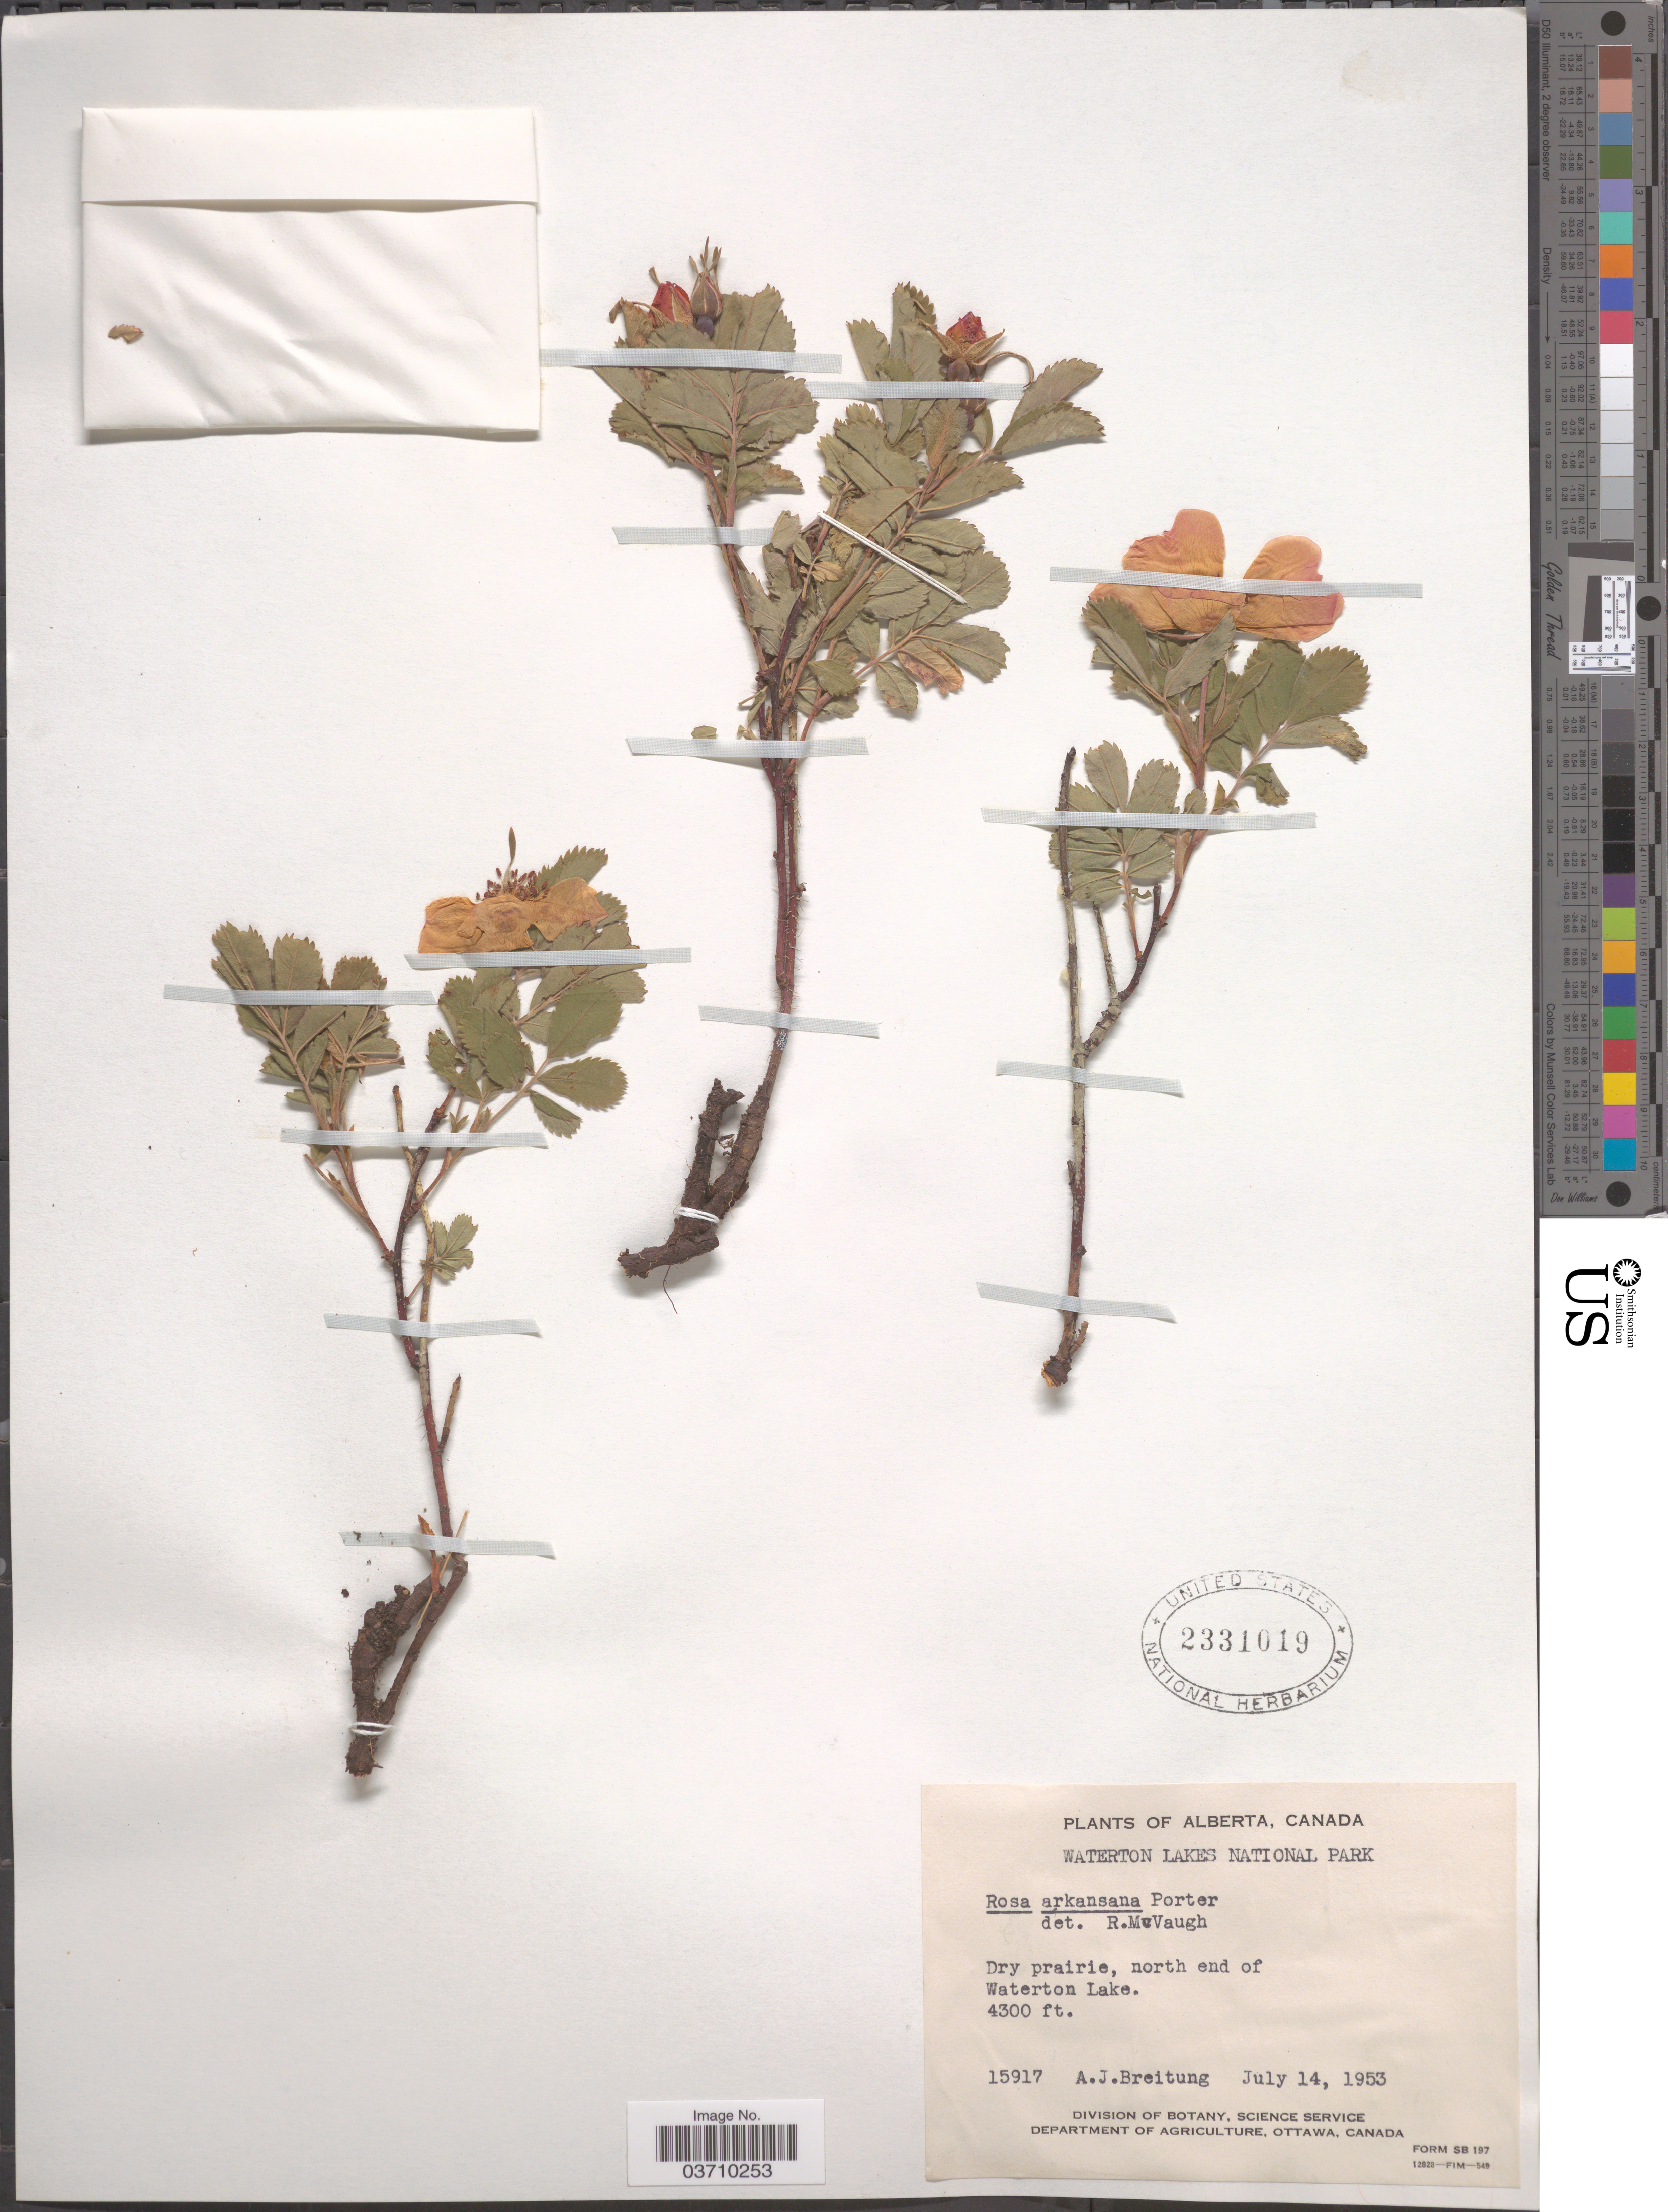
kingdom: Plantae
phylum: Tracheophyta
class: Magnoliopsida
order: Rosales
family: Rosaceae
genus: Rosa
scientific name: Rosa arkansana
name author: Porter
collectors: A. Breitung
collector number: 15917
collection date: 1953-07-14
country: Canada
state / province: Alberta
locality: Waterton Lakes National Park. North end of Waterton Lake.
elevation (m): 1311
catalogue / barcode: US 2331019